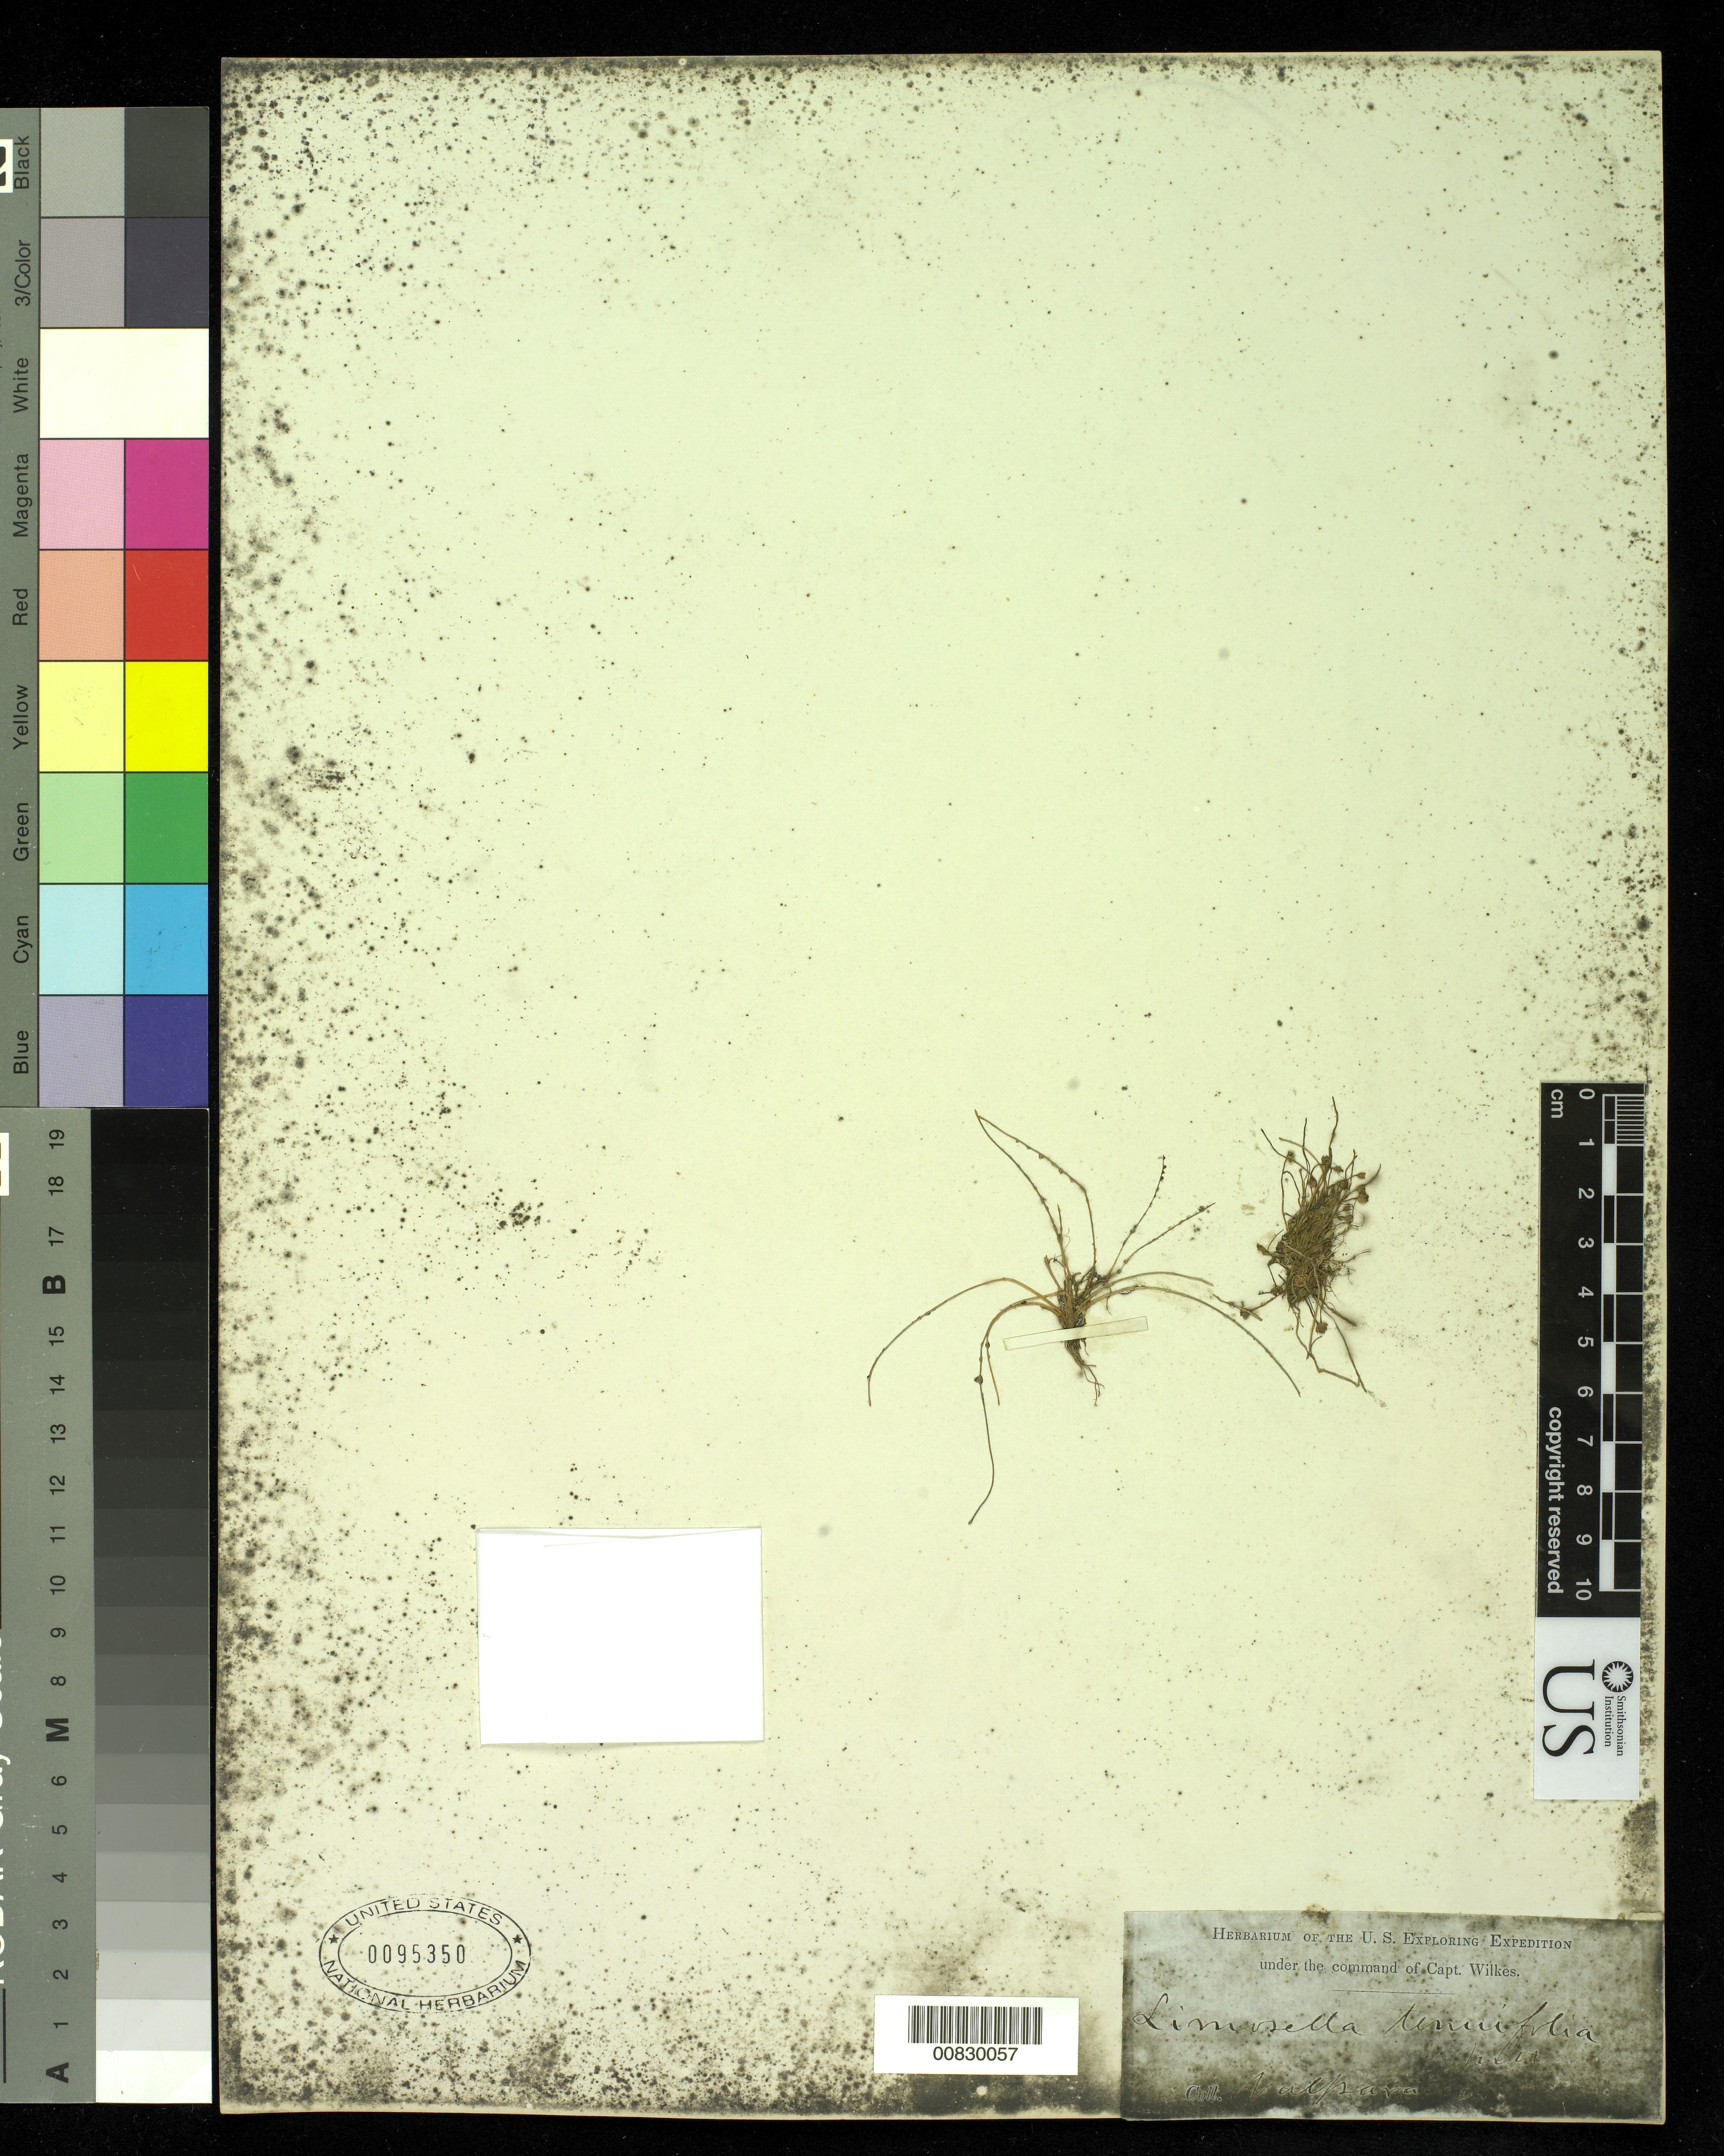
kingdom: Plantae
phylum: Tracheophyta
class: Magnoliopsida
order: Lamiales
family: Scrophulariaceae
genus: Limosella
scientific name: Limosella tenuifolia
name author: Wolf ex Hoffm.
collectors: Wilkes Explor. Exped.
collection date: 1838/1842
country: Chile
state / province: Valparaíso (V)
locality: Valparaiso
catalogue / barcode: US 95350